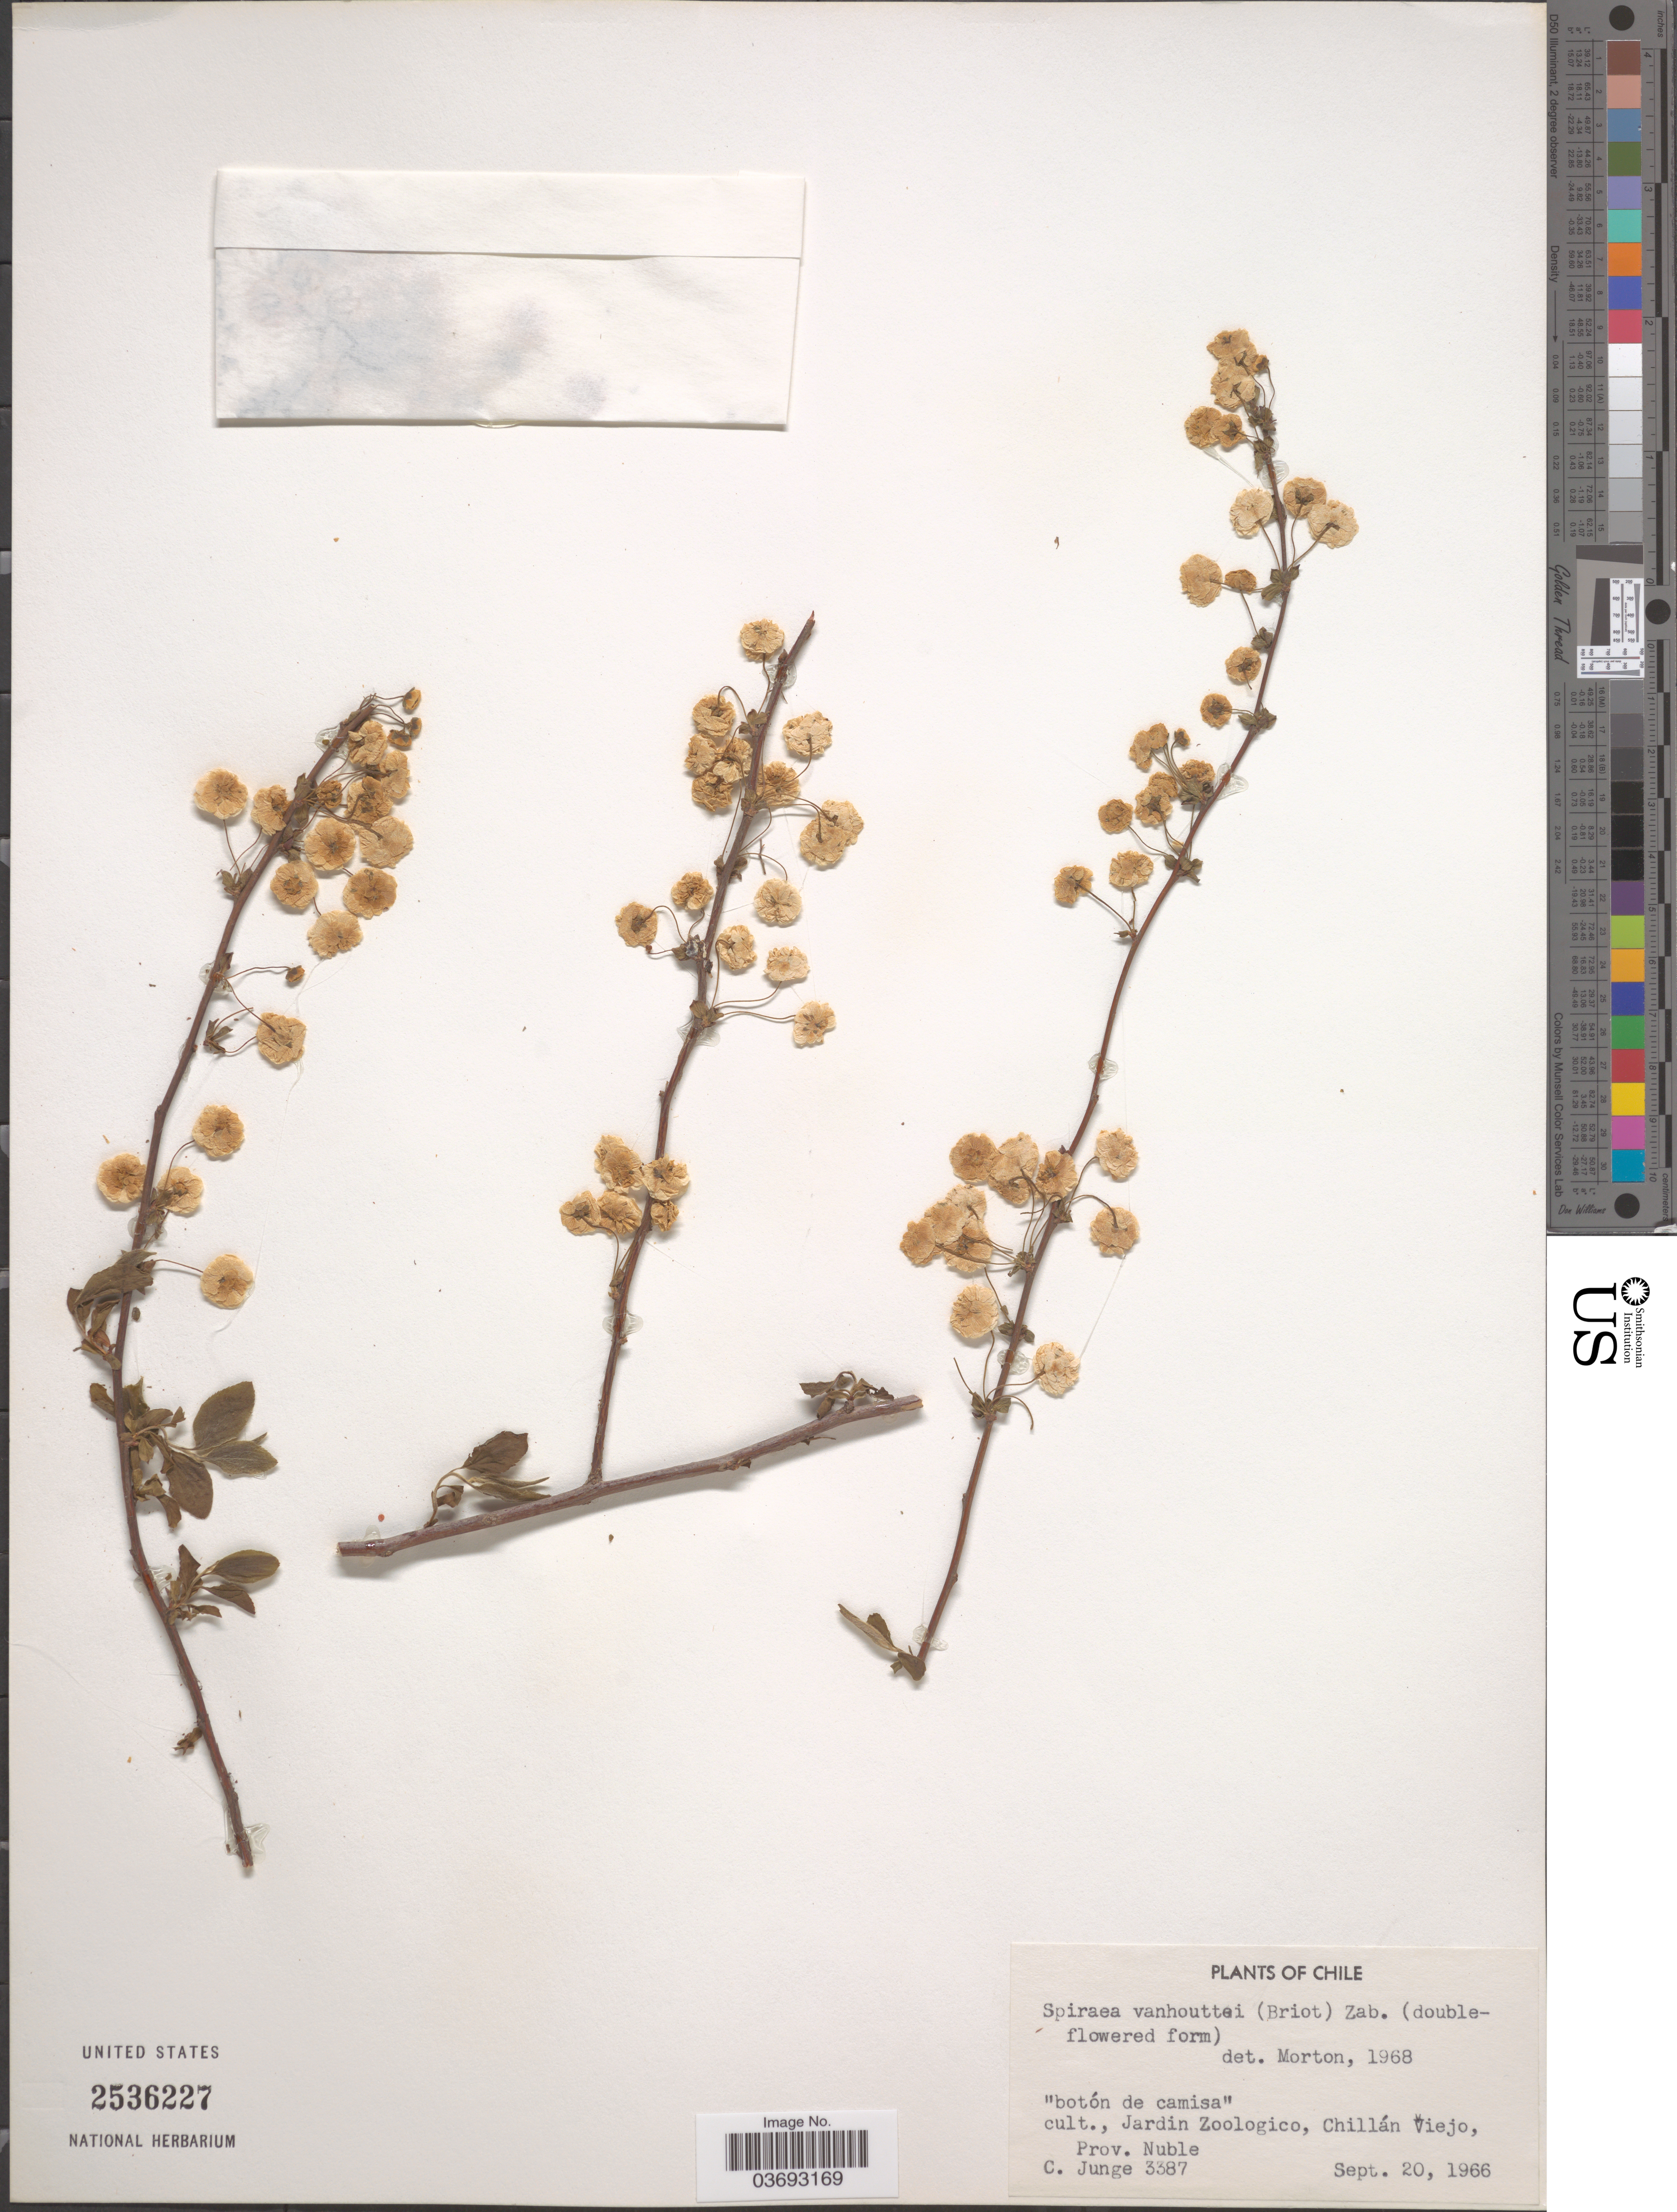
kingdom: Plantae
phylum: Tracheophyta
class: Magnoliopsida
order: Rosales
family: Rosaceae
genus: Spiraea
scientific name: Spiraea x vanhouttei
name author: (Briot) Carrière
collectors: C. Junge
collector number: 3387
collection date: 1966-09-20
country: Chile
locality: Jardin Zoologico, Chillán Viejo, Prov. Nuble.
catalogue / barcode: US 2536227